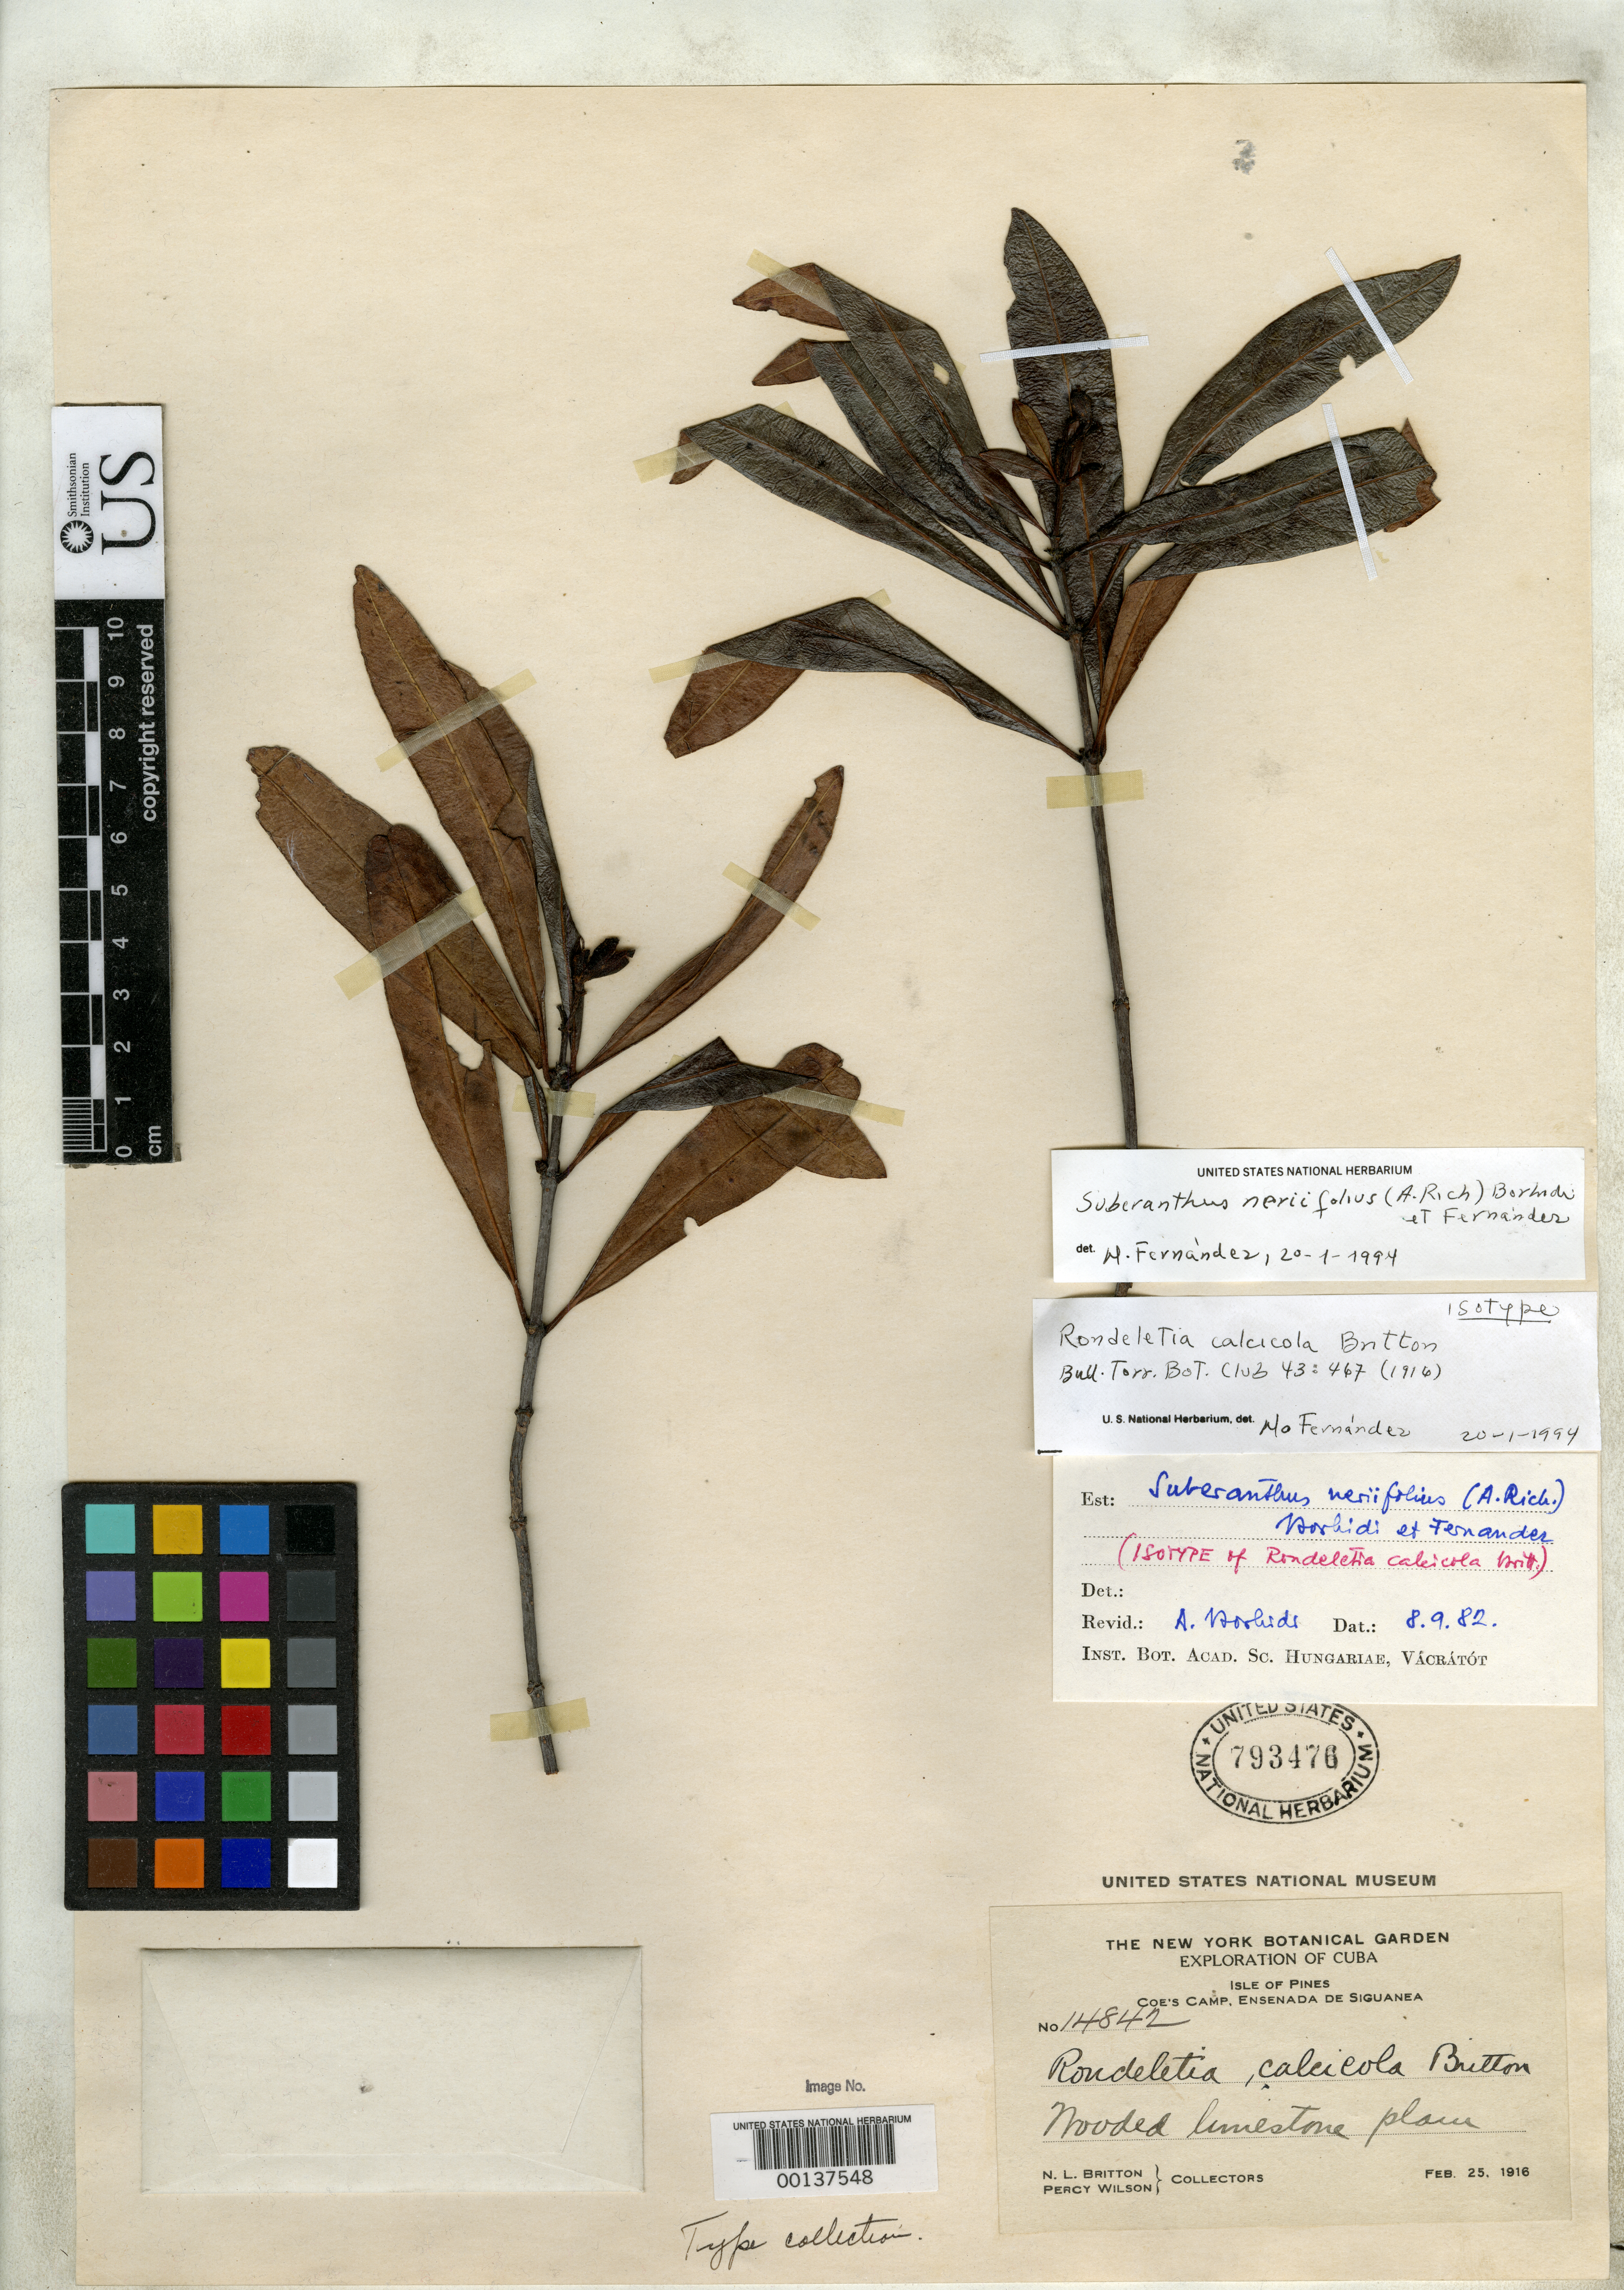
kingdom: Plantae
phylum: Tracheophyta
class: Magnoliopsida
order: Gentianales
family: Rubiaceae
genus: Rondeletia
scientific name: Rondeletia calcicola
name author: Britton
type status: Isotype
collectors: N. Britton & P. Wilson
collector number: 14842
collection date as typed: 25 Feb 1916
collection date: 1916-02-25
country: Cuba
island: Greater Antilles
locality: Coe's camp, Ensenada de Siguanea.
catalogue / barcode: US 793476